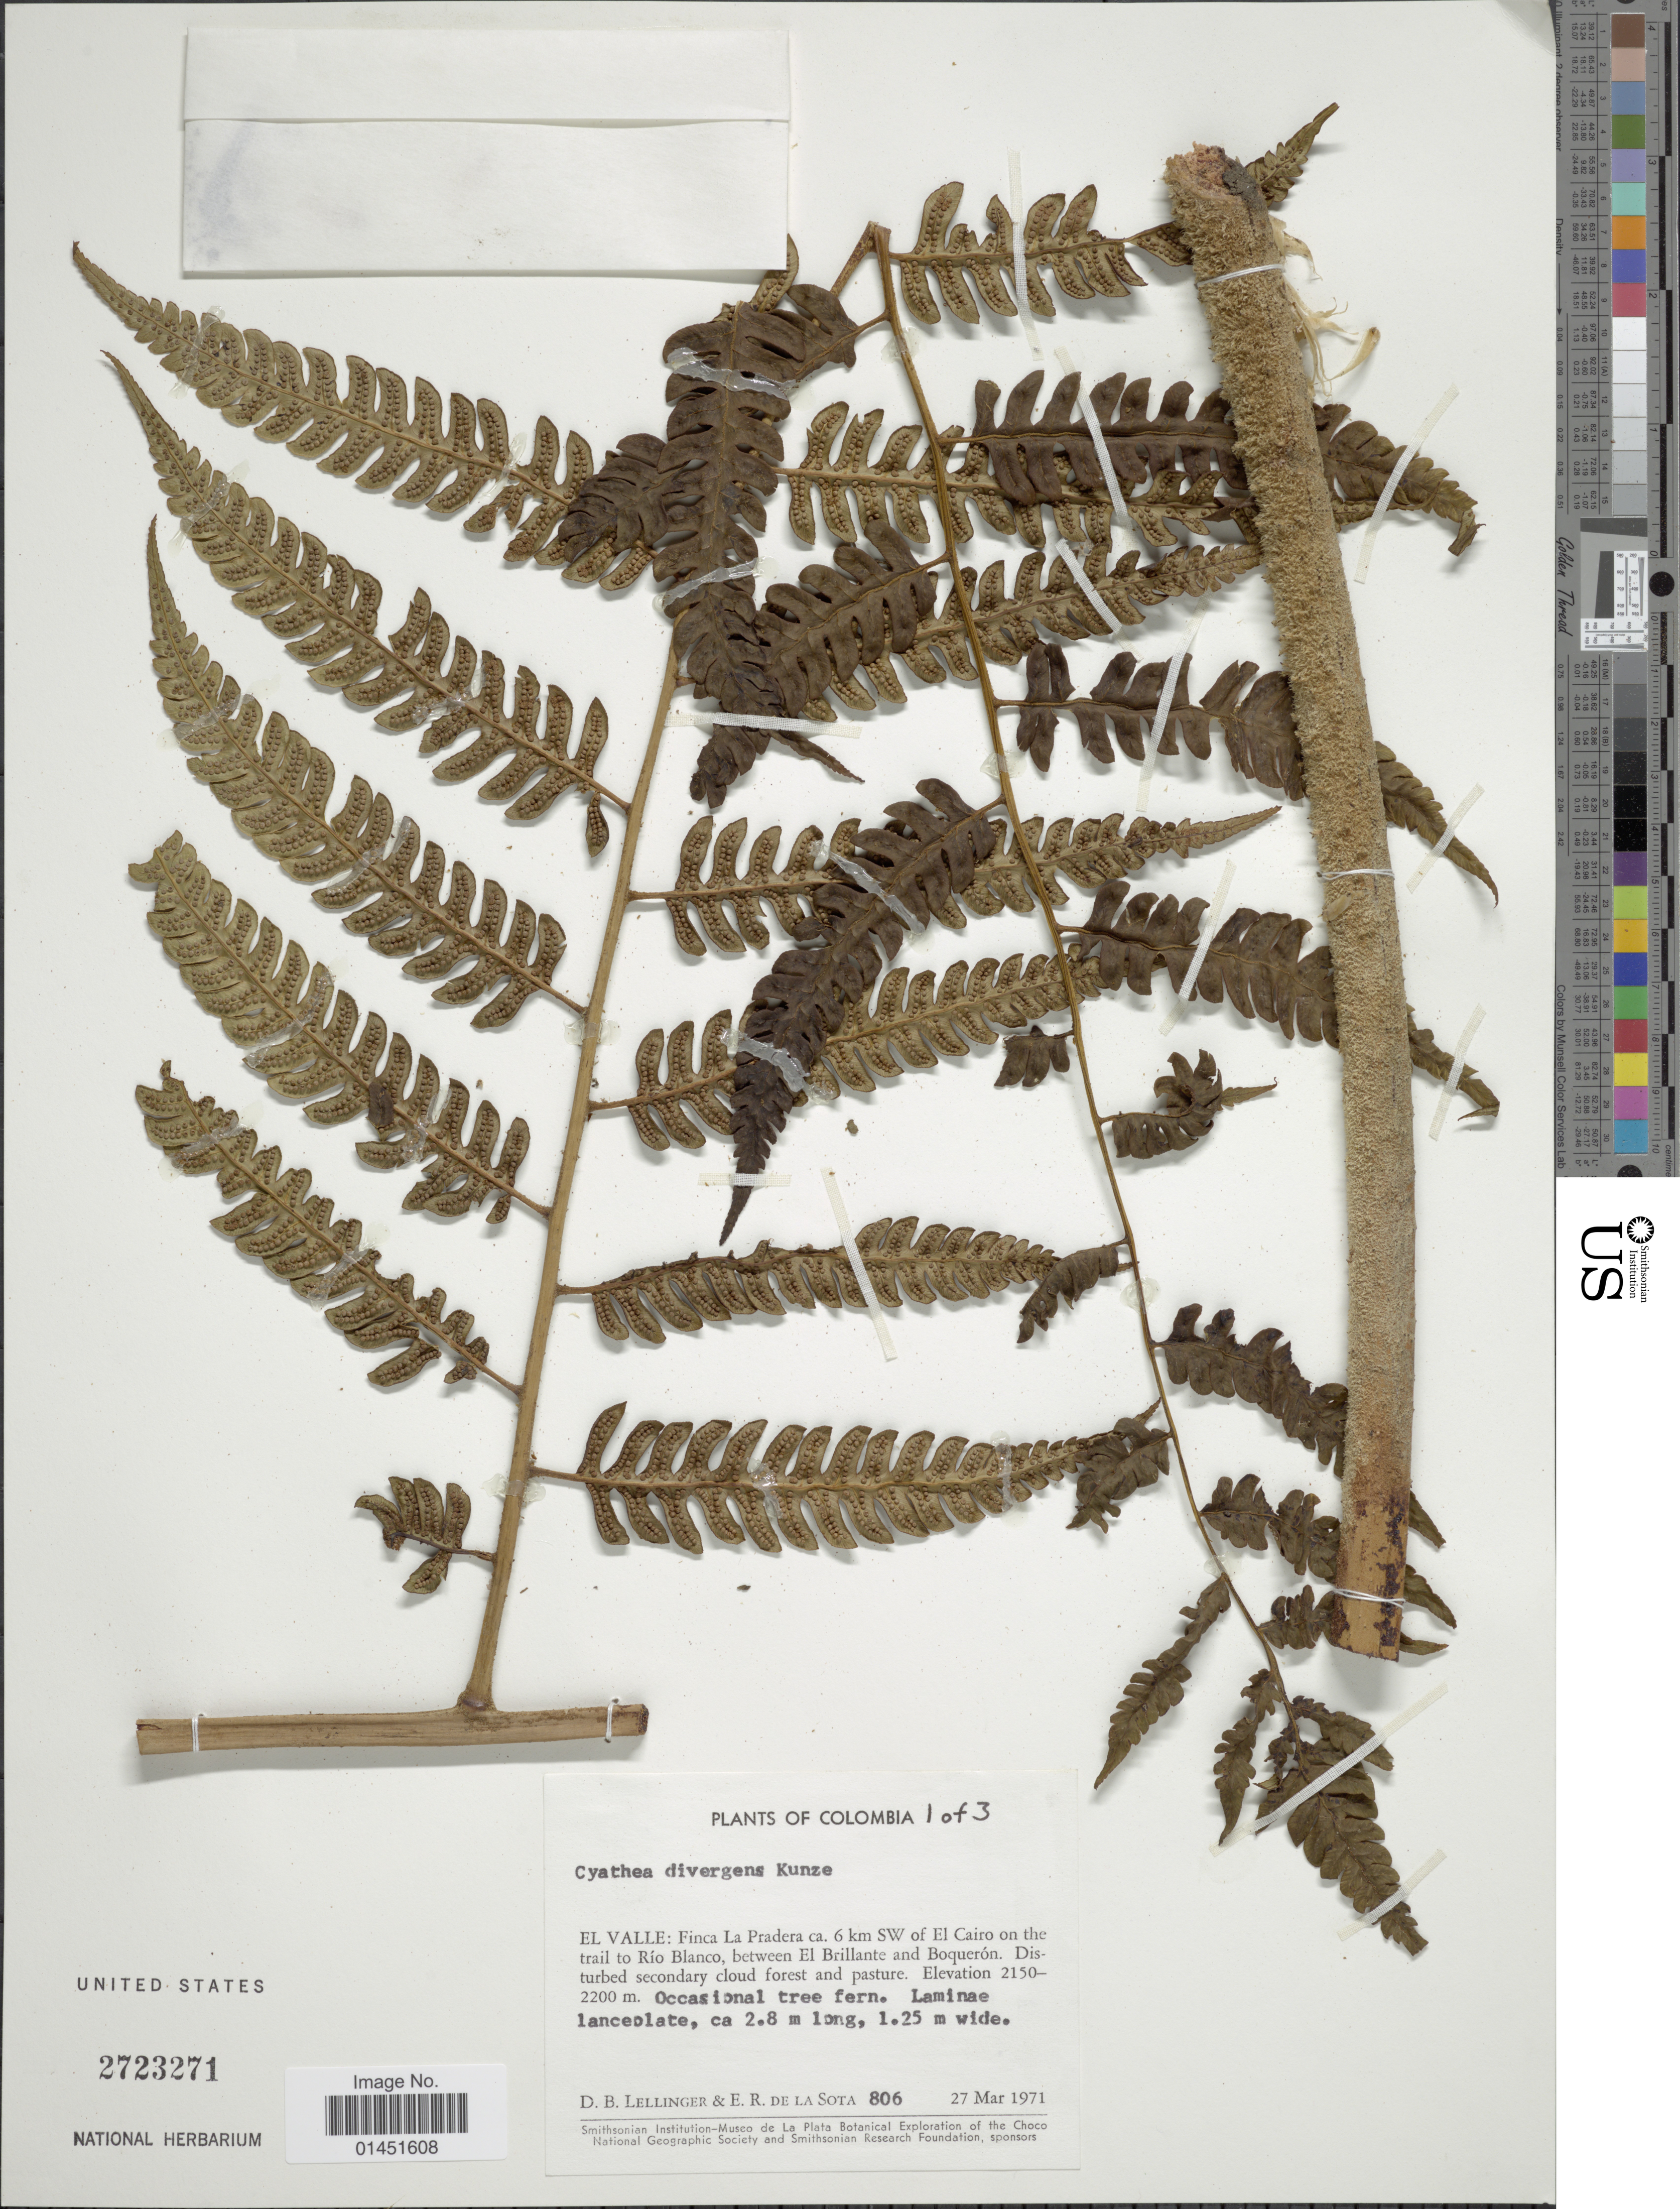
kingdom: Plantae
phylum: Tracheophyta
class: Polypodiopsida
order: Cyatheales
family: Cyatheaceae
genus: Cyathea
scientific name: Cyathea divergens var. divergens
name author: Kunze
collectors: D. B. Lellinger & E. R. de la Sota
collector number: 806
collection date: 1971-03-27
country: Colombia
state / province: Valle del Cauca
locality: El Valle: Finca La Pradera ca. 6 km SW of El Cairo on the trail to Rio Blanco between El Brillante and Boqueron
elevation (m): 2150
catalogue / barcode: US 2723271